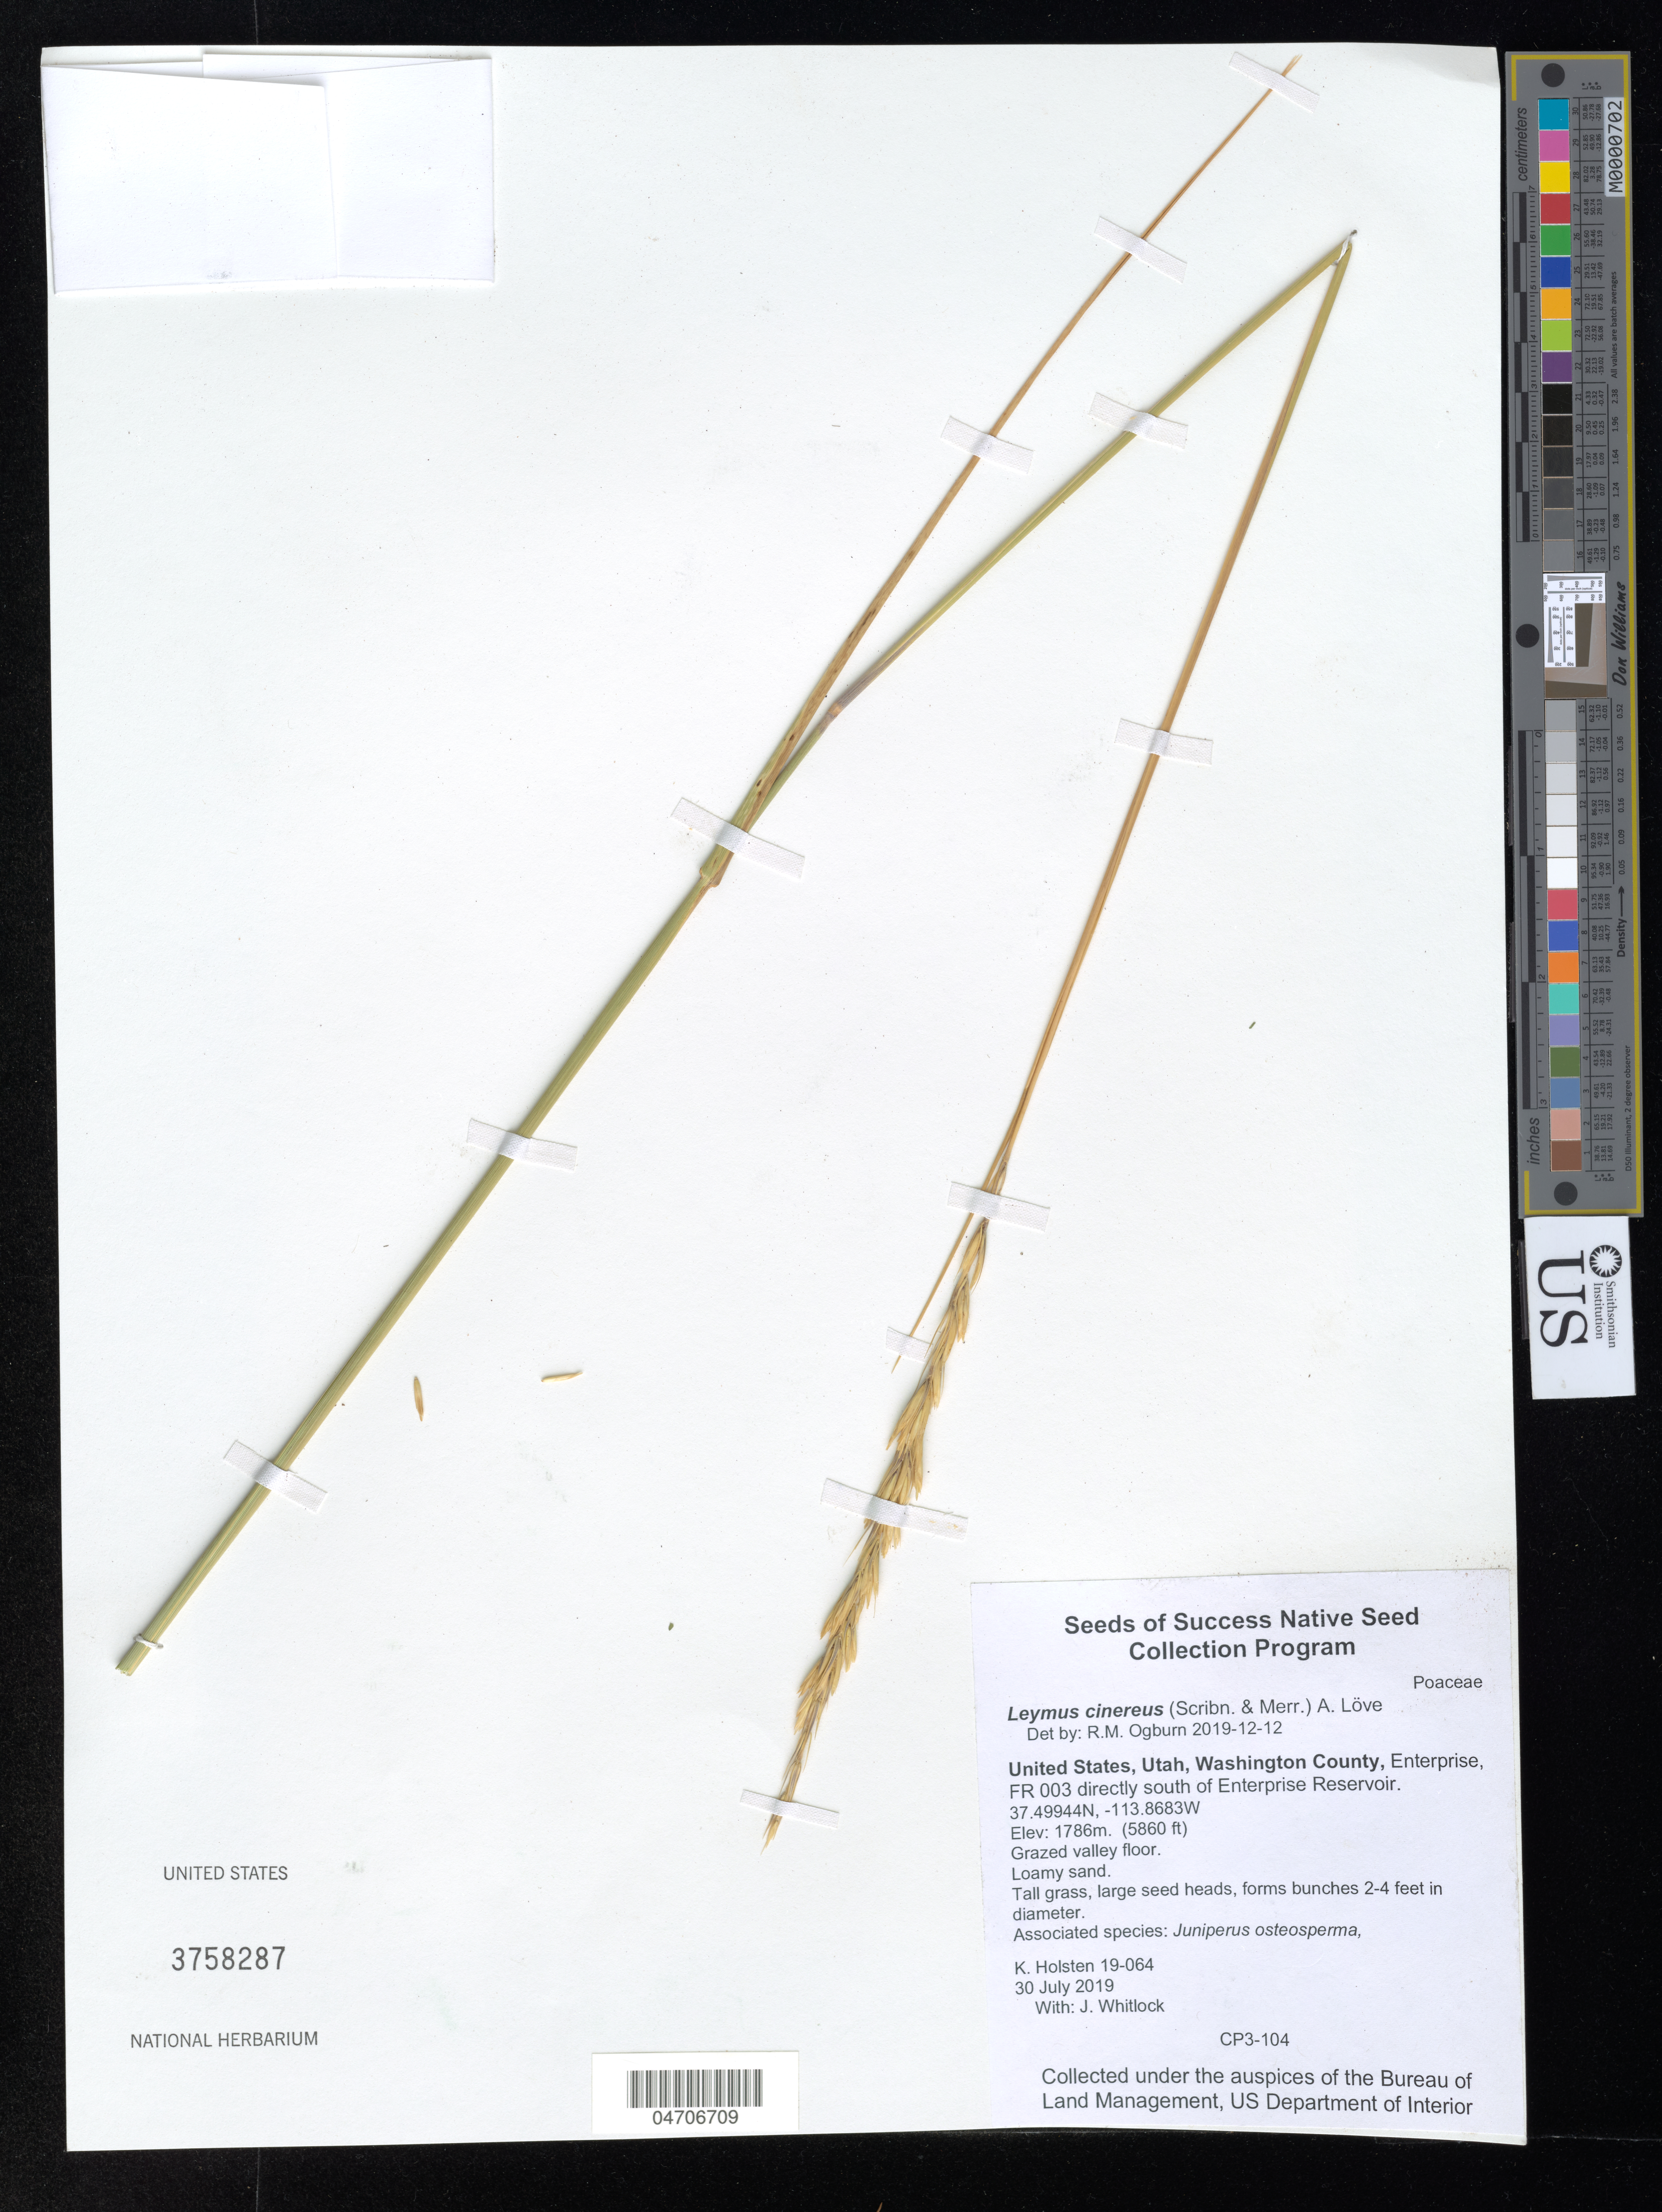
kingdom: Plantae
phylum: Tracheophyta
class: Liliopsida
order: Poales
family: Poaceae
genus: Leymus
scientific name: Leymus cinereus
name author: (Scribn. & Merr.) Á. Löve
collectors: B. Ponman & A. Quintanar Castillo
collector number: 19-064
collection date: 2019-07-30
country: United States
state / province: Utah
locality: Washington County, Enterprise, FR 003 directly south of Enterprise Reservoir.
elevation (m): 1786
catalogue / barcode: US 3758287